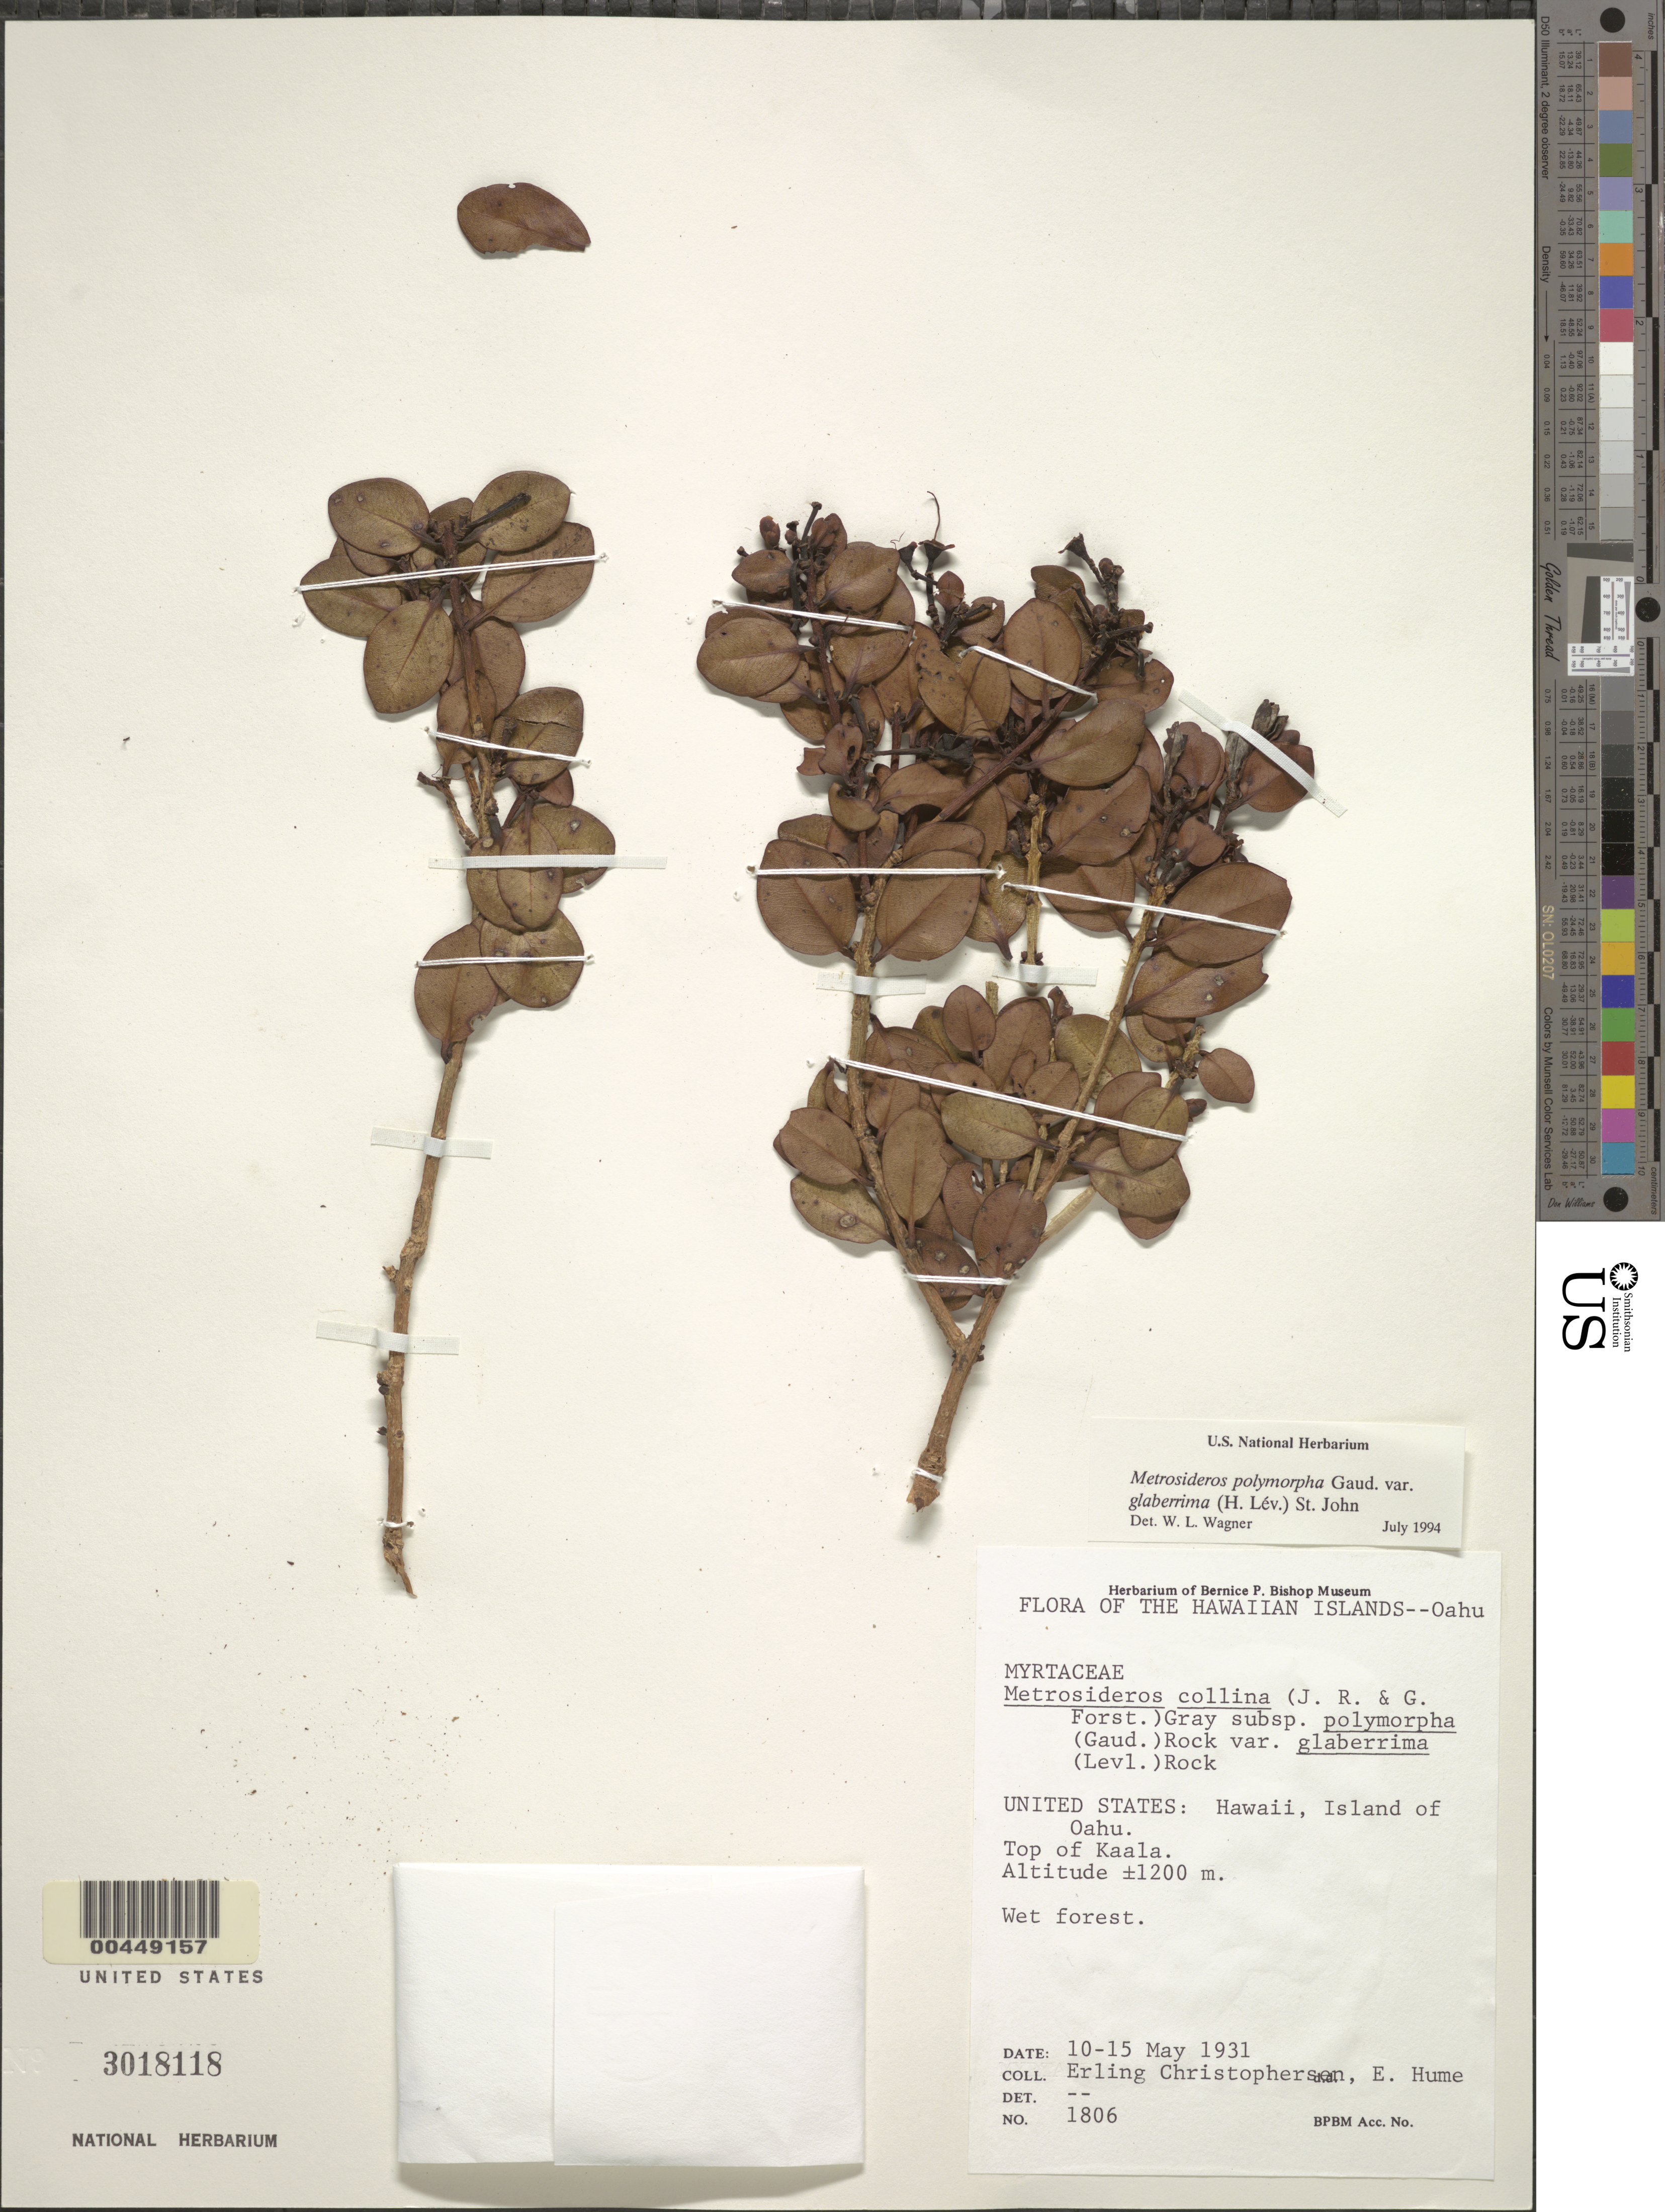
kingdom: Plantae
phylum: Tracheophyta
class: Magnoliopsida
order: Myrtales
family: Myrtaceae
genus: Metrosideros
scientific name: Metrosideros polymorpha var. glaberrima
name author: (H. Lév.) H. St. John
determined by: Wagner, W. L., (BOT), Smithsonian Institution - National Museum of Natural History (UNITED STATES)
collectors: E. Christophersen & E. Hume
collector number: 1806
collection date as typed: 10 May 1931 to 15 May 1931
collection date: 1931-05-10/1931-05-15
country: United States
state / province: Hawaii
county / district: Hawaii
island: Hawaii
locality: Top of Kaala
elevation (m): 1200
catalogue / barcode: US 3018118